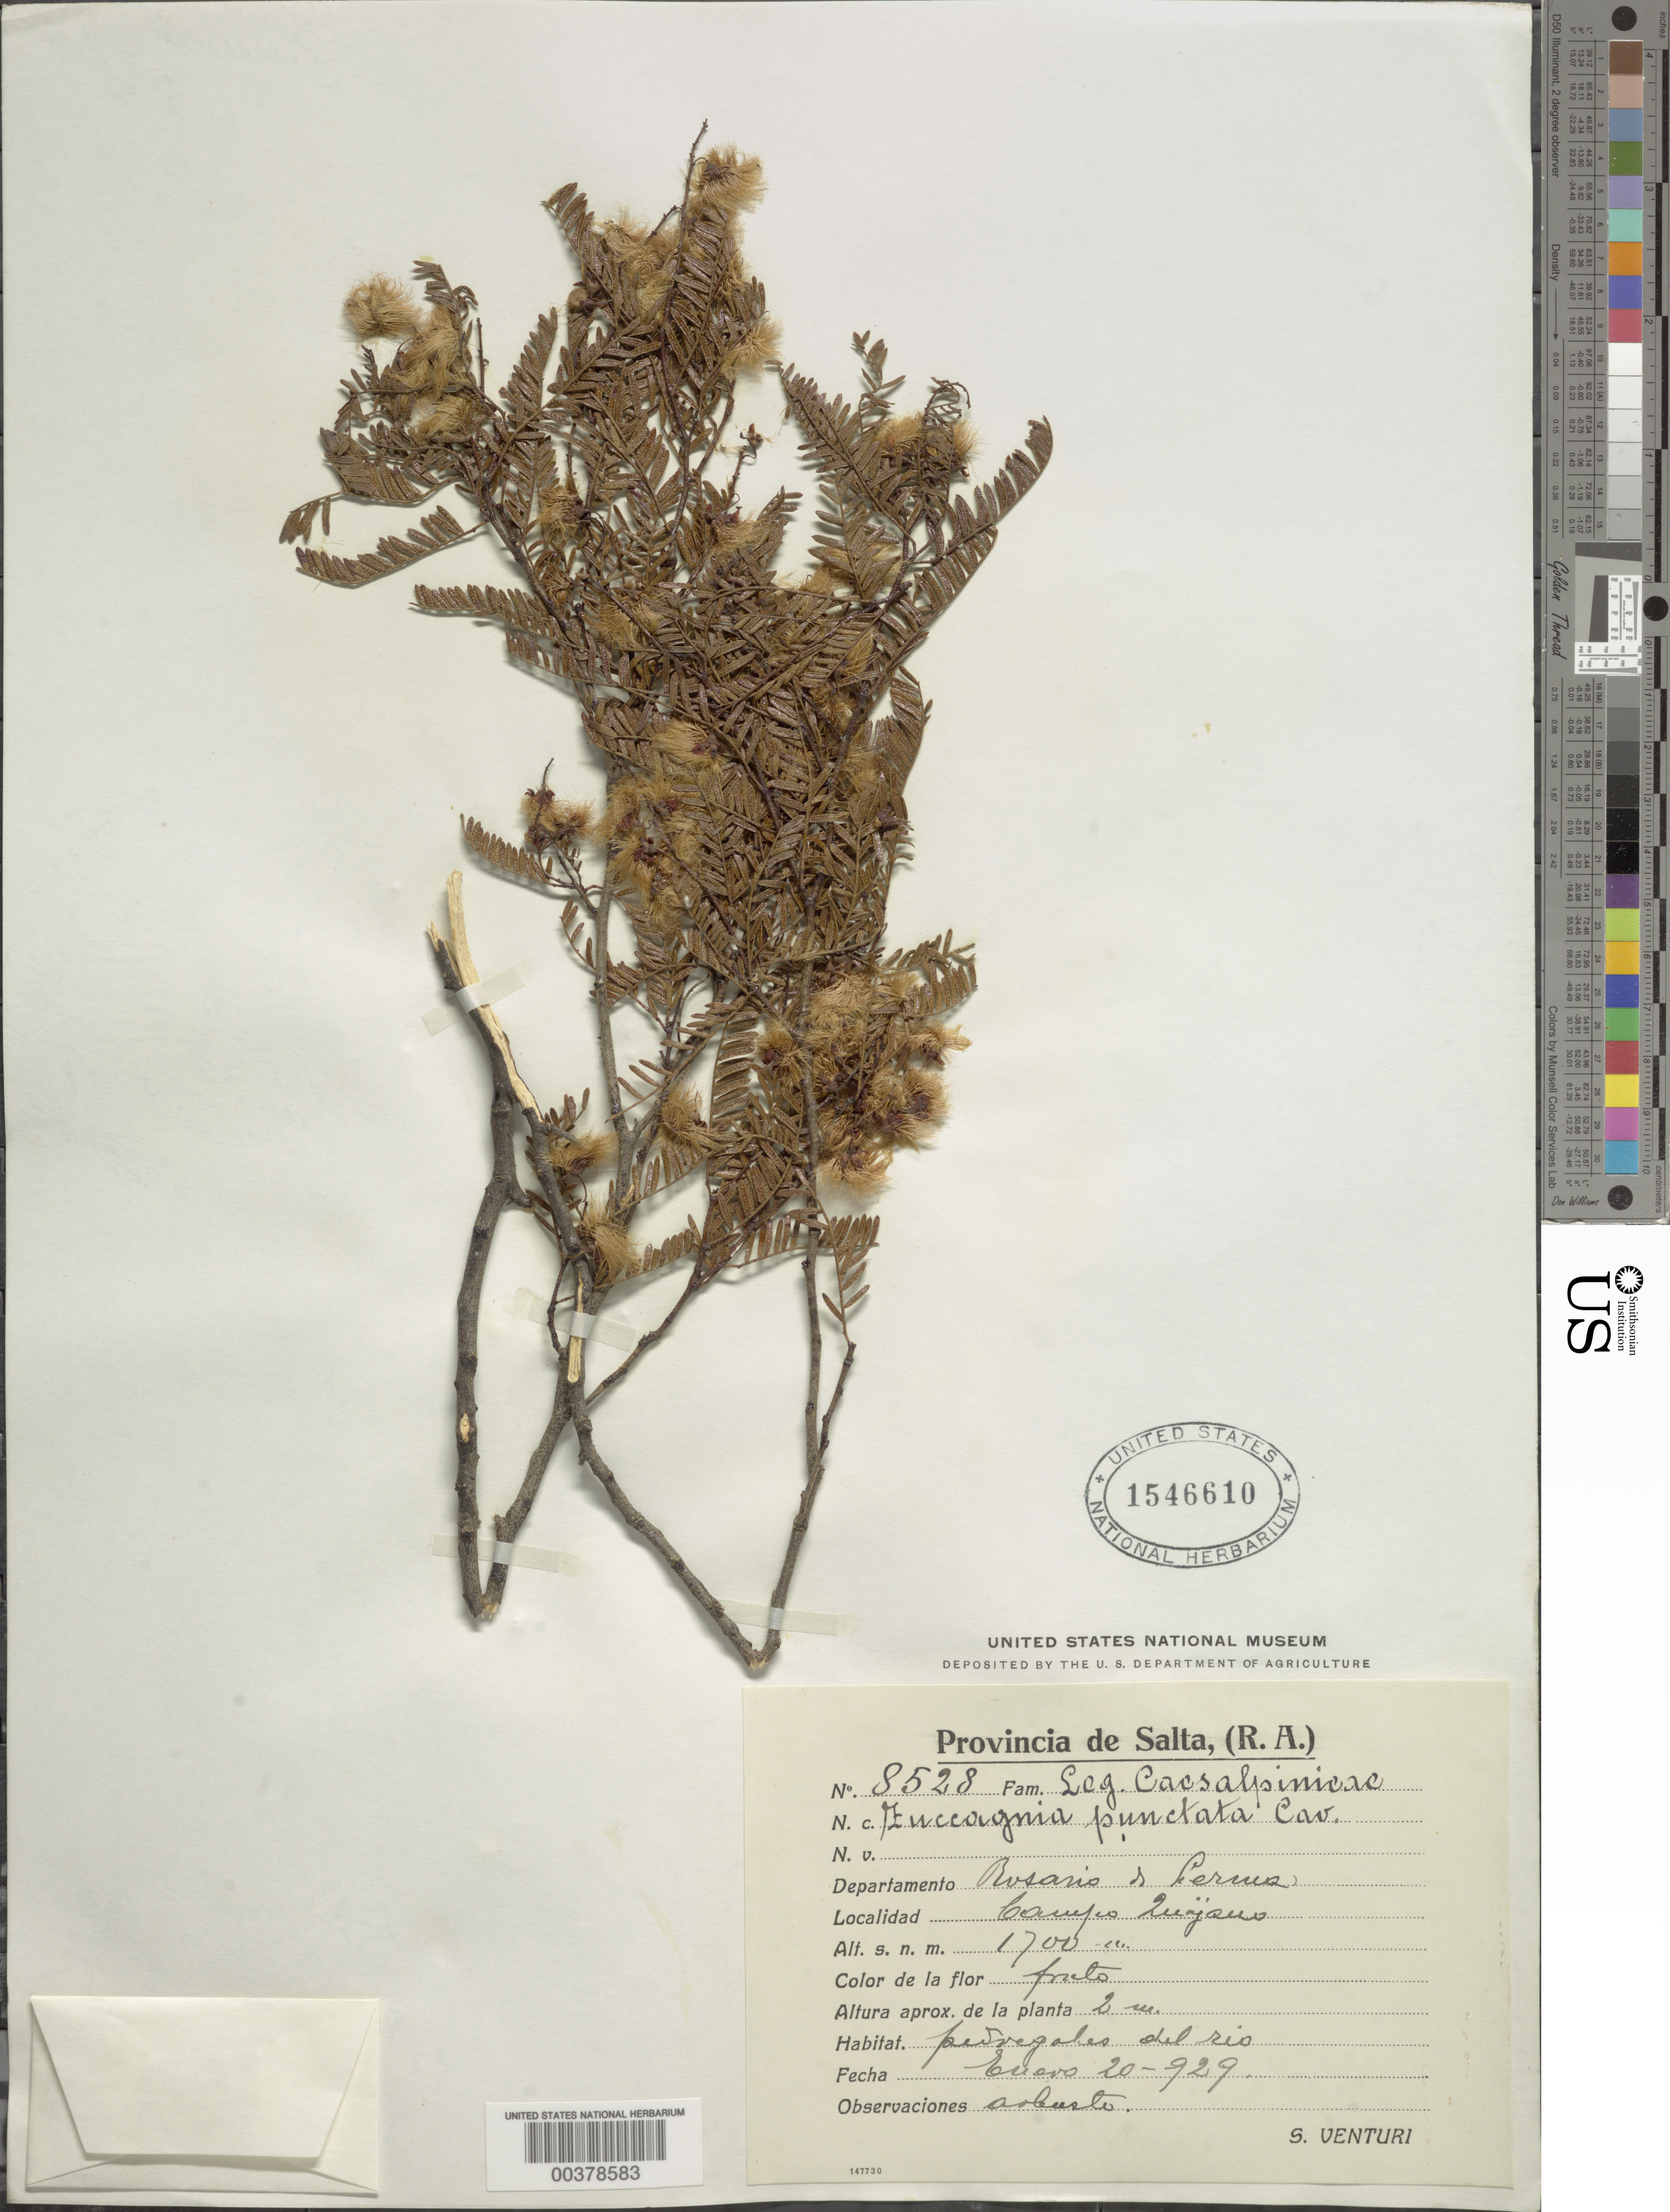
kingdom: Plantae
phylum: Tracheophyta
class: Magnoliopsida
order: Fabales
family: Fabaceae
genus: Zuccagnia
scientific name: Zuccagnia punctata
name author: Cav.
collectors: S. Venturi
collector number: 8528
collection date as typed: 20 Jan 1929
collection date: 1929-01-20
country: Argentina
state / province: Salta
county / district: Rosario de Lerma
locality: Campo Quijano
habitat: Pedregales del rio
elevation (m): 1700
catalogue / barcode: US 1546610